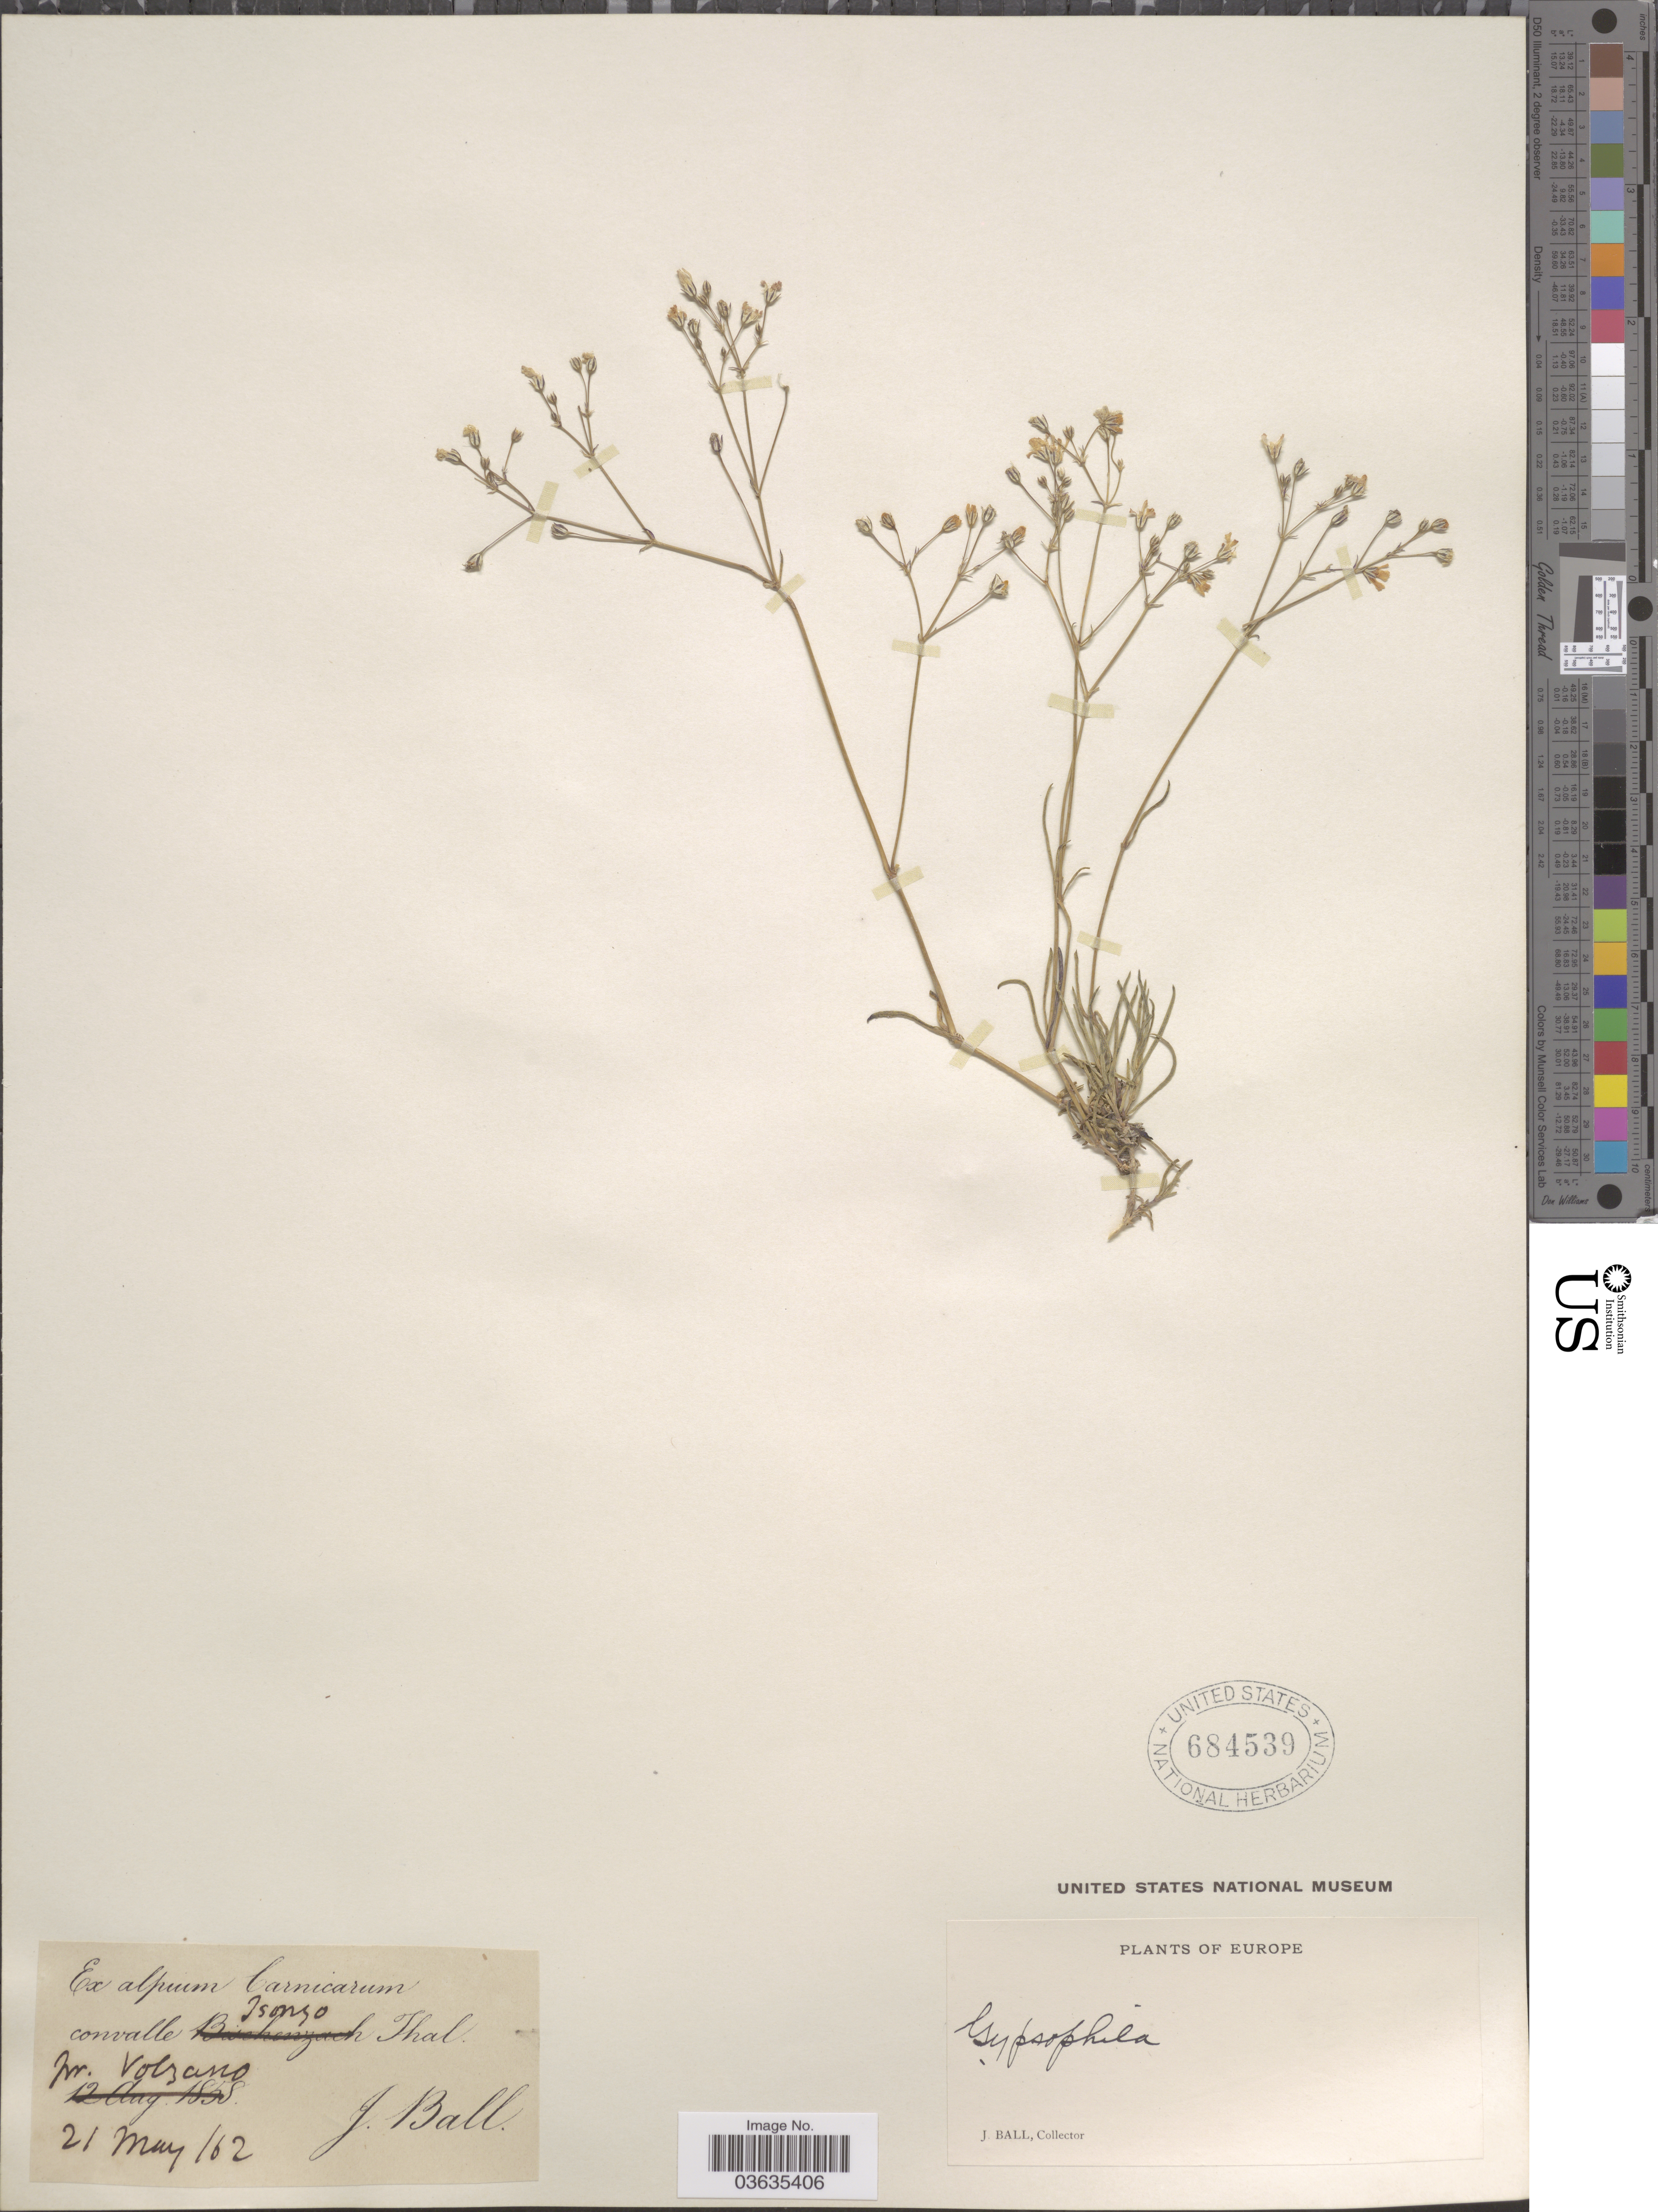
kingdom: Plantae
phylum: Tracheophyta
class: Magnoliopsida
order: Caryophyllales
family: Caryophyllaceae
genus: Gypsophila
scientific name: Gypsophila sp.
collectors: J. Ball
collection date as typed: Transcribed d/m/y: 21/5/62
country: Slovenia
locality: Europe. Ex alpium Carnicarum convalle Isonzo Thal. pr. Volzano.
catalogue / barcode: US 684539